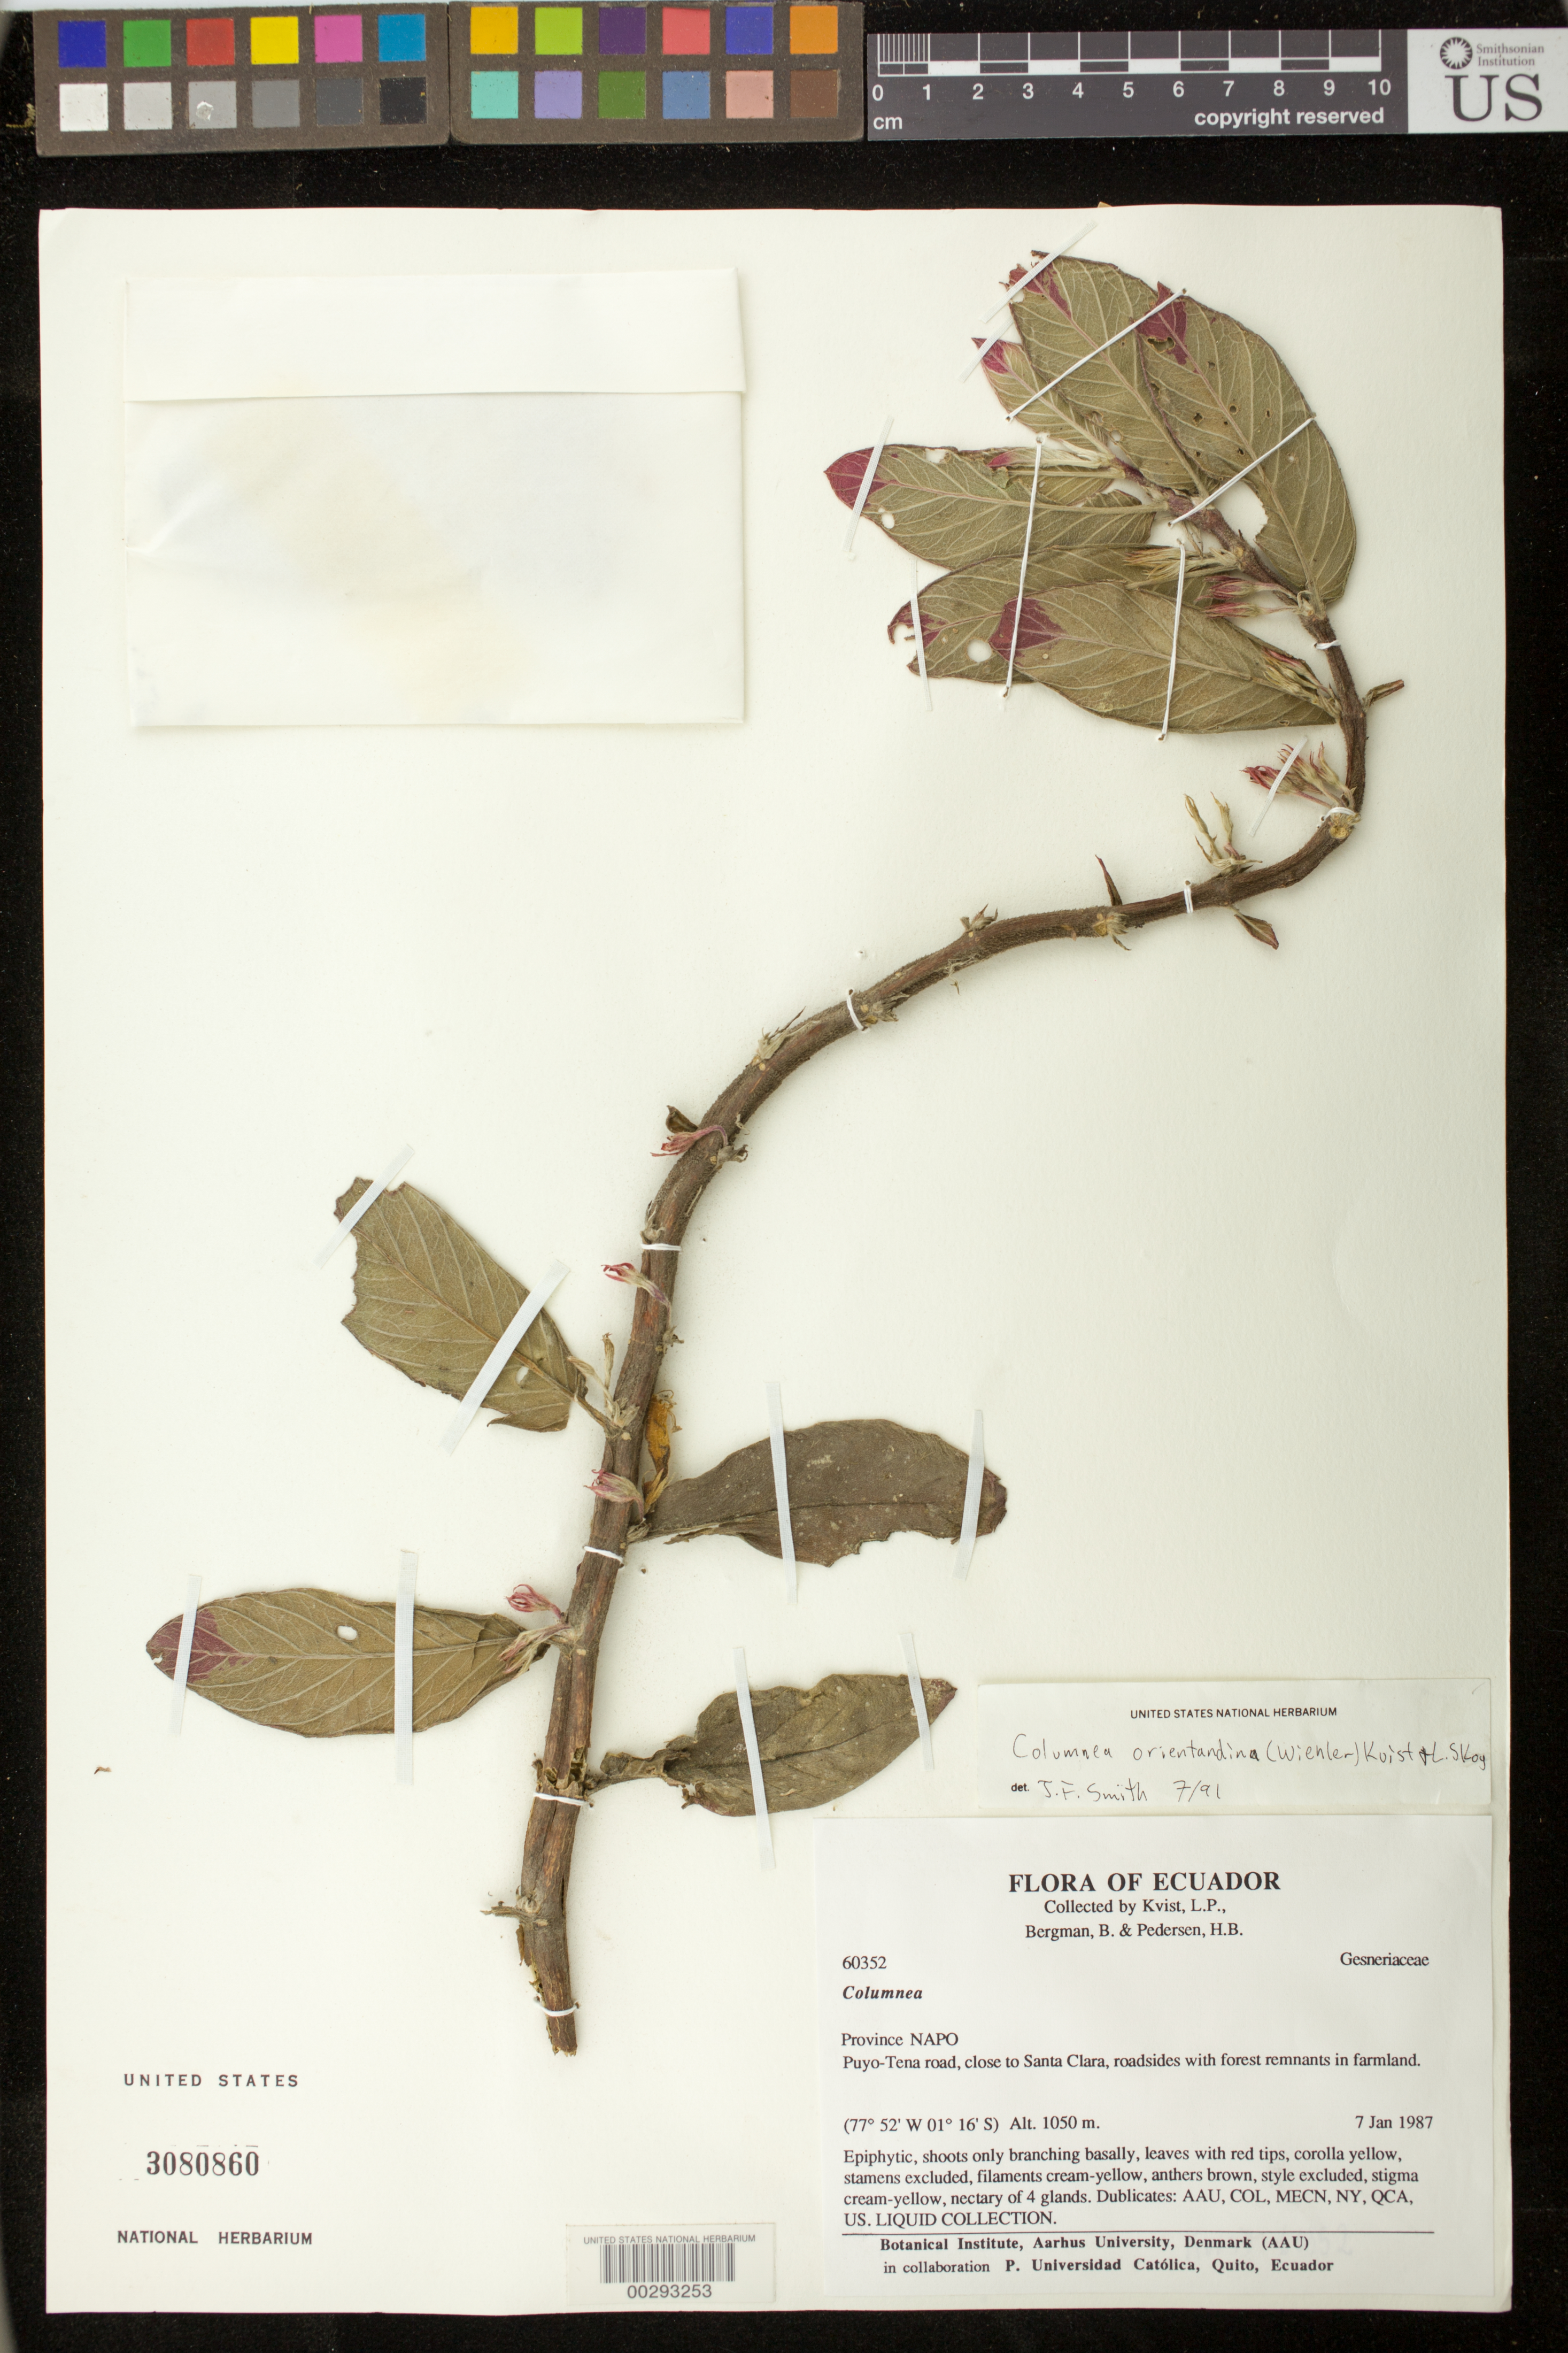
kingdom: Plantae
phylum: Tracheophyta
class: Magnoliopsida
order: Lamiales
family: Gesneriaceae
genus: Columnea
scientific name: Columnea orientandina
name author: (Wiehler) L.P. Kvist & L.E. Skog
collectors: L. P. Kvist, B. Bergman & H. B. Pedersen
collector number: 60352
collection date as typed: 07 Jan 1987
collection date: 1987-01-07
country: Ecuador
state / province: Napo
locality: Puyo - Tena road, close to Santa Clara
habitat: Roadsides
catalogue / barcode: US 3080860